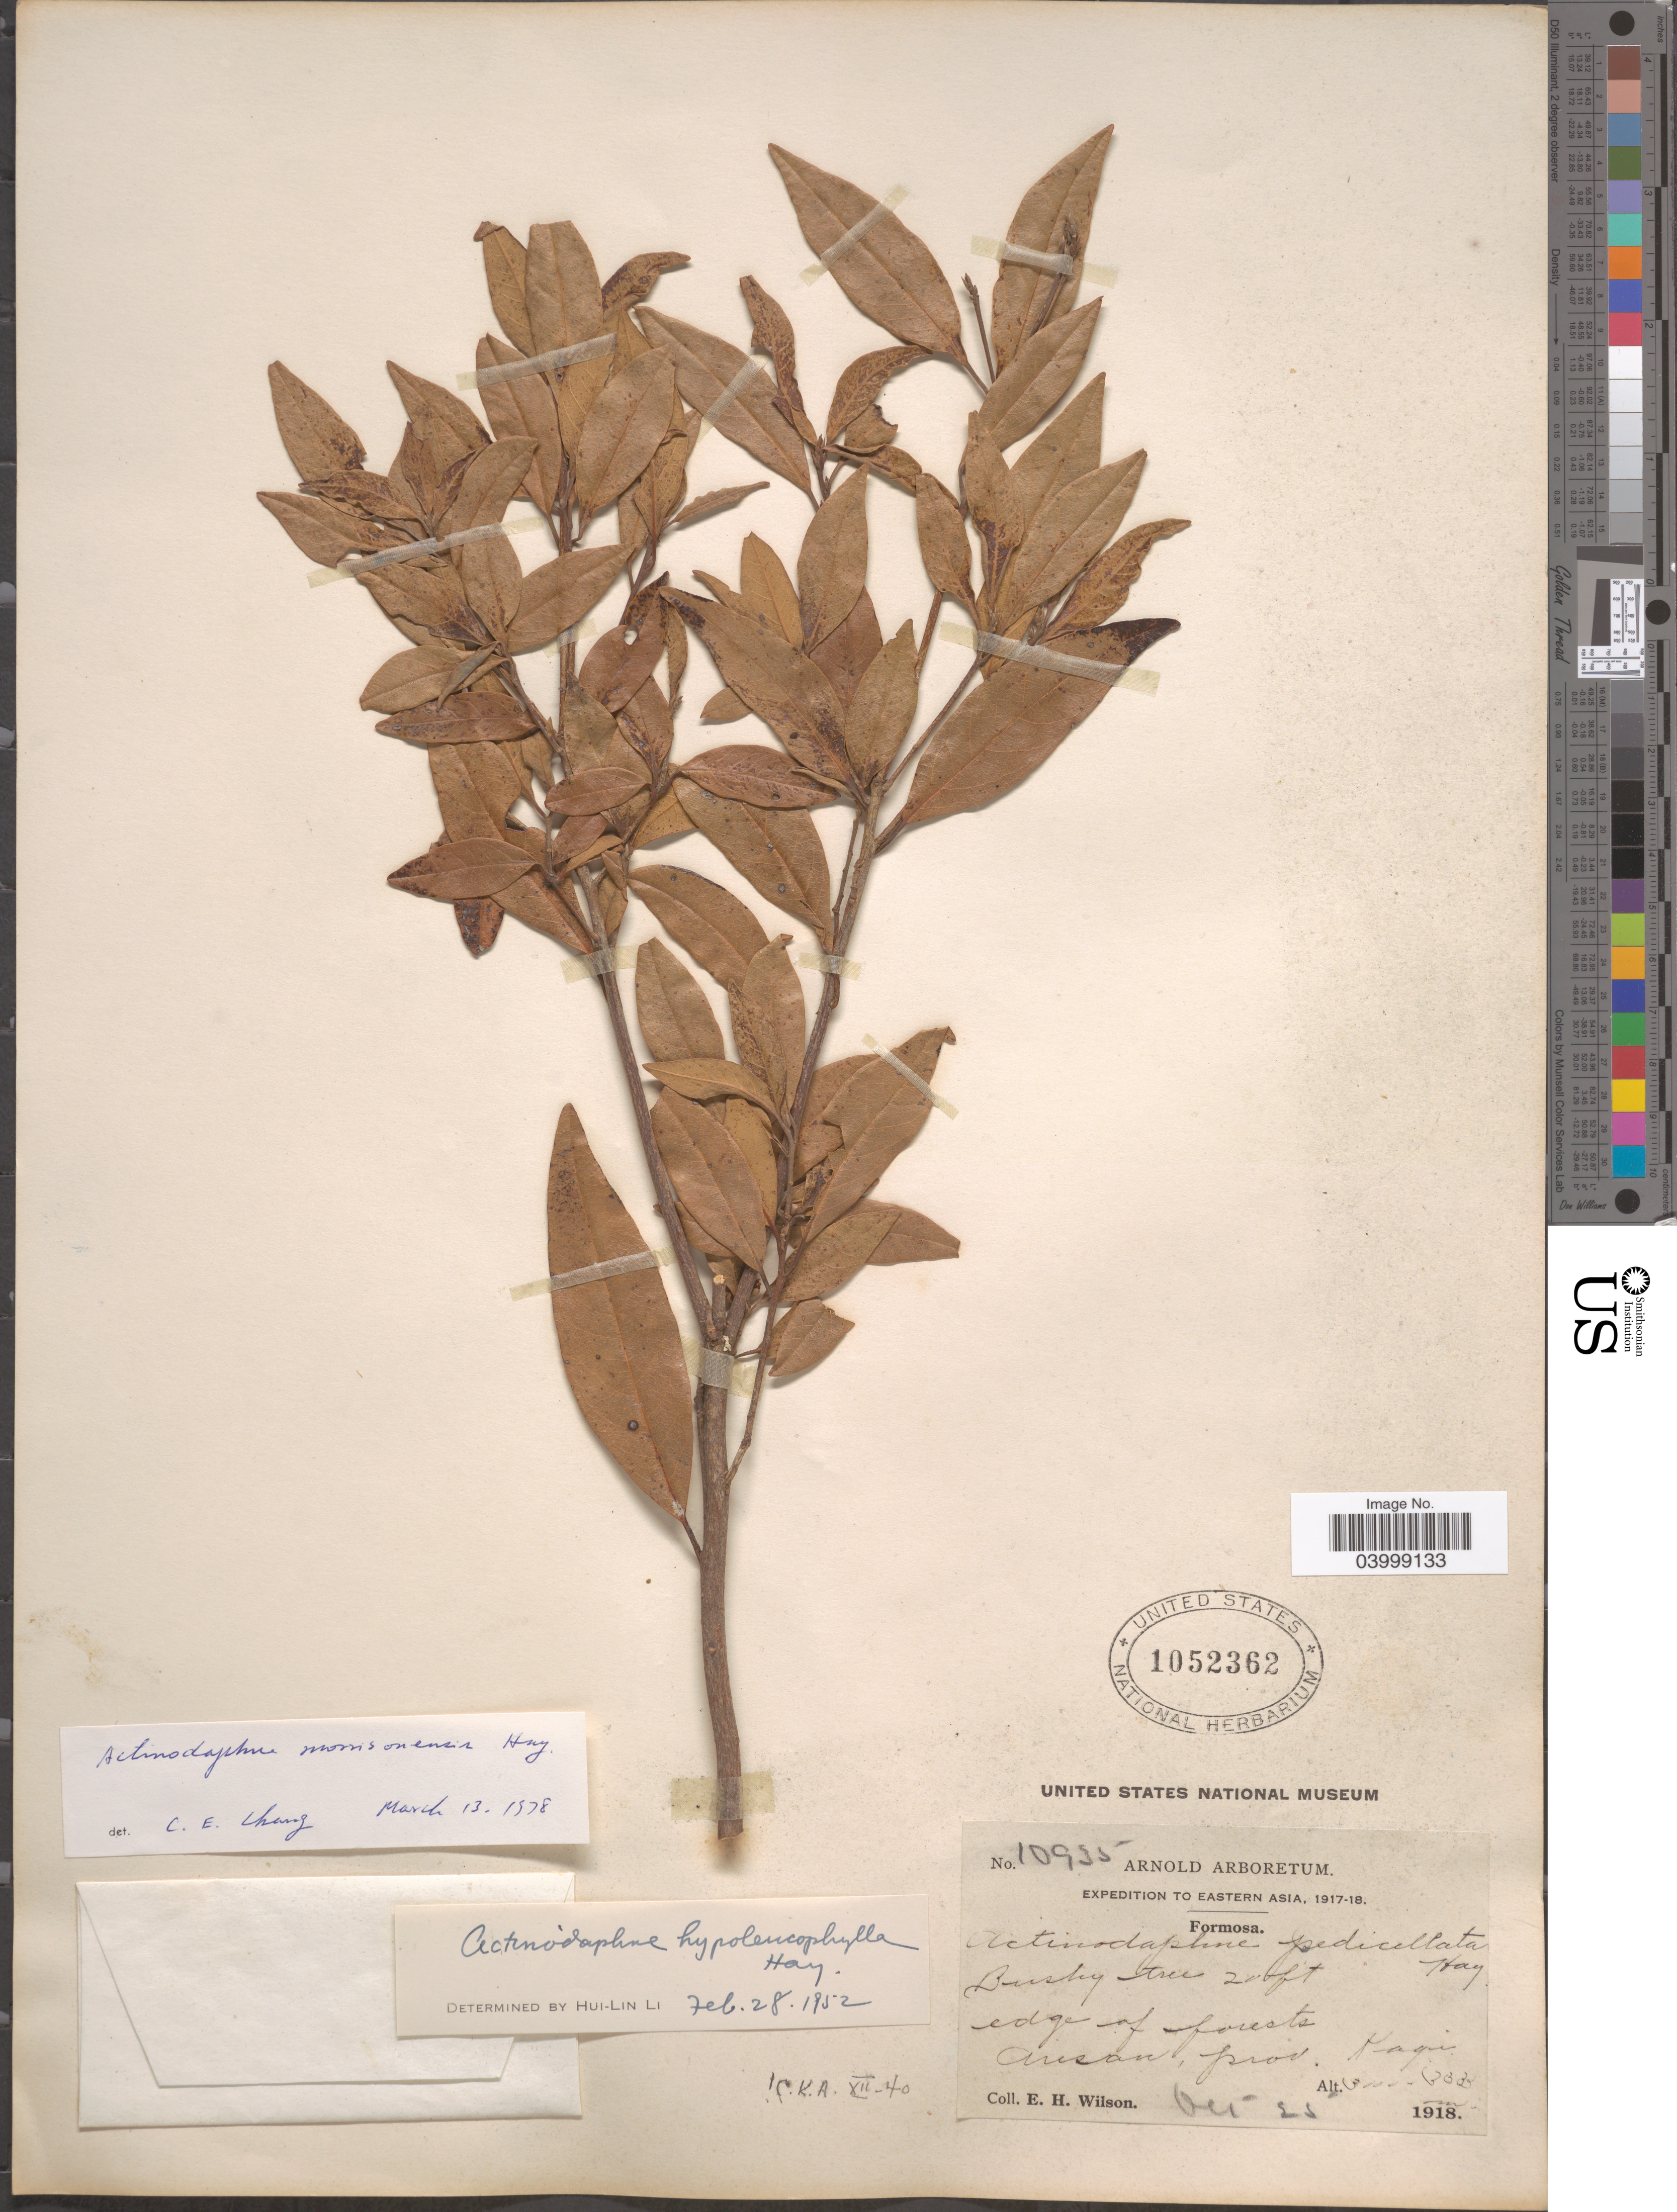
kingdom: Plantae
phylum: Tracheophyta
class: Magnoliopsida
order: Laurales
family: Lauraceae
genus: Actinodaphne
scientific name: Actinodaphne hypoleucophylla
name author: Hayata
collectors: E. Wilson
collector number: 10935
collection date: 1918-10-25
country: Taiwan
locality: Eastern Asia. Formosa. Edge of forest. Arisan, Prov. Kagi.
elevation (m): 3000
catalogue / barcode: US 1052362